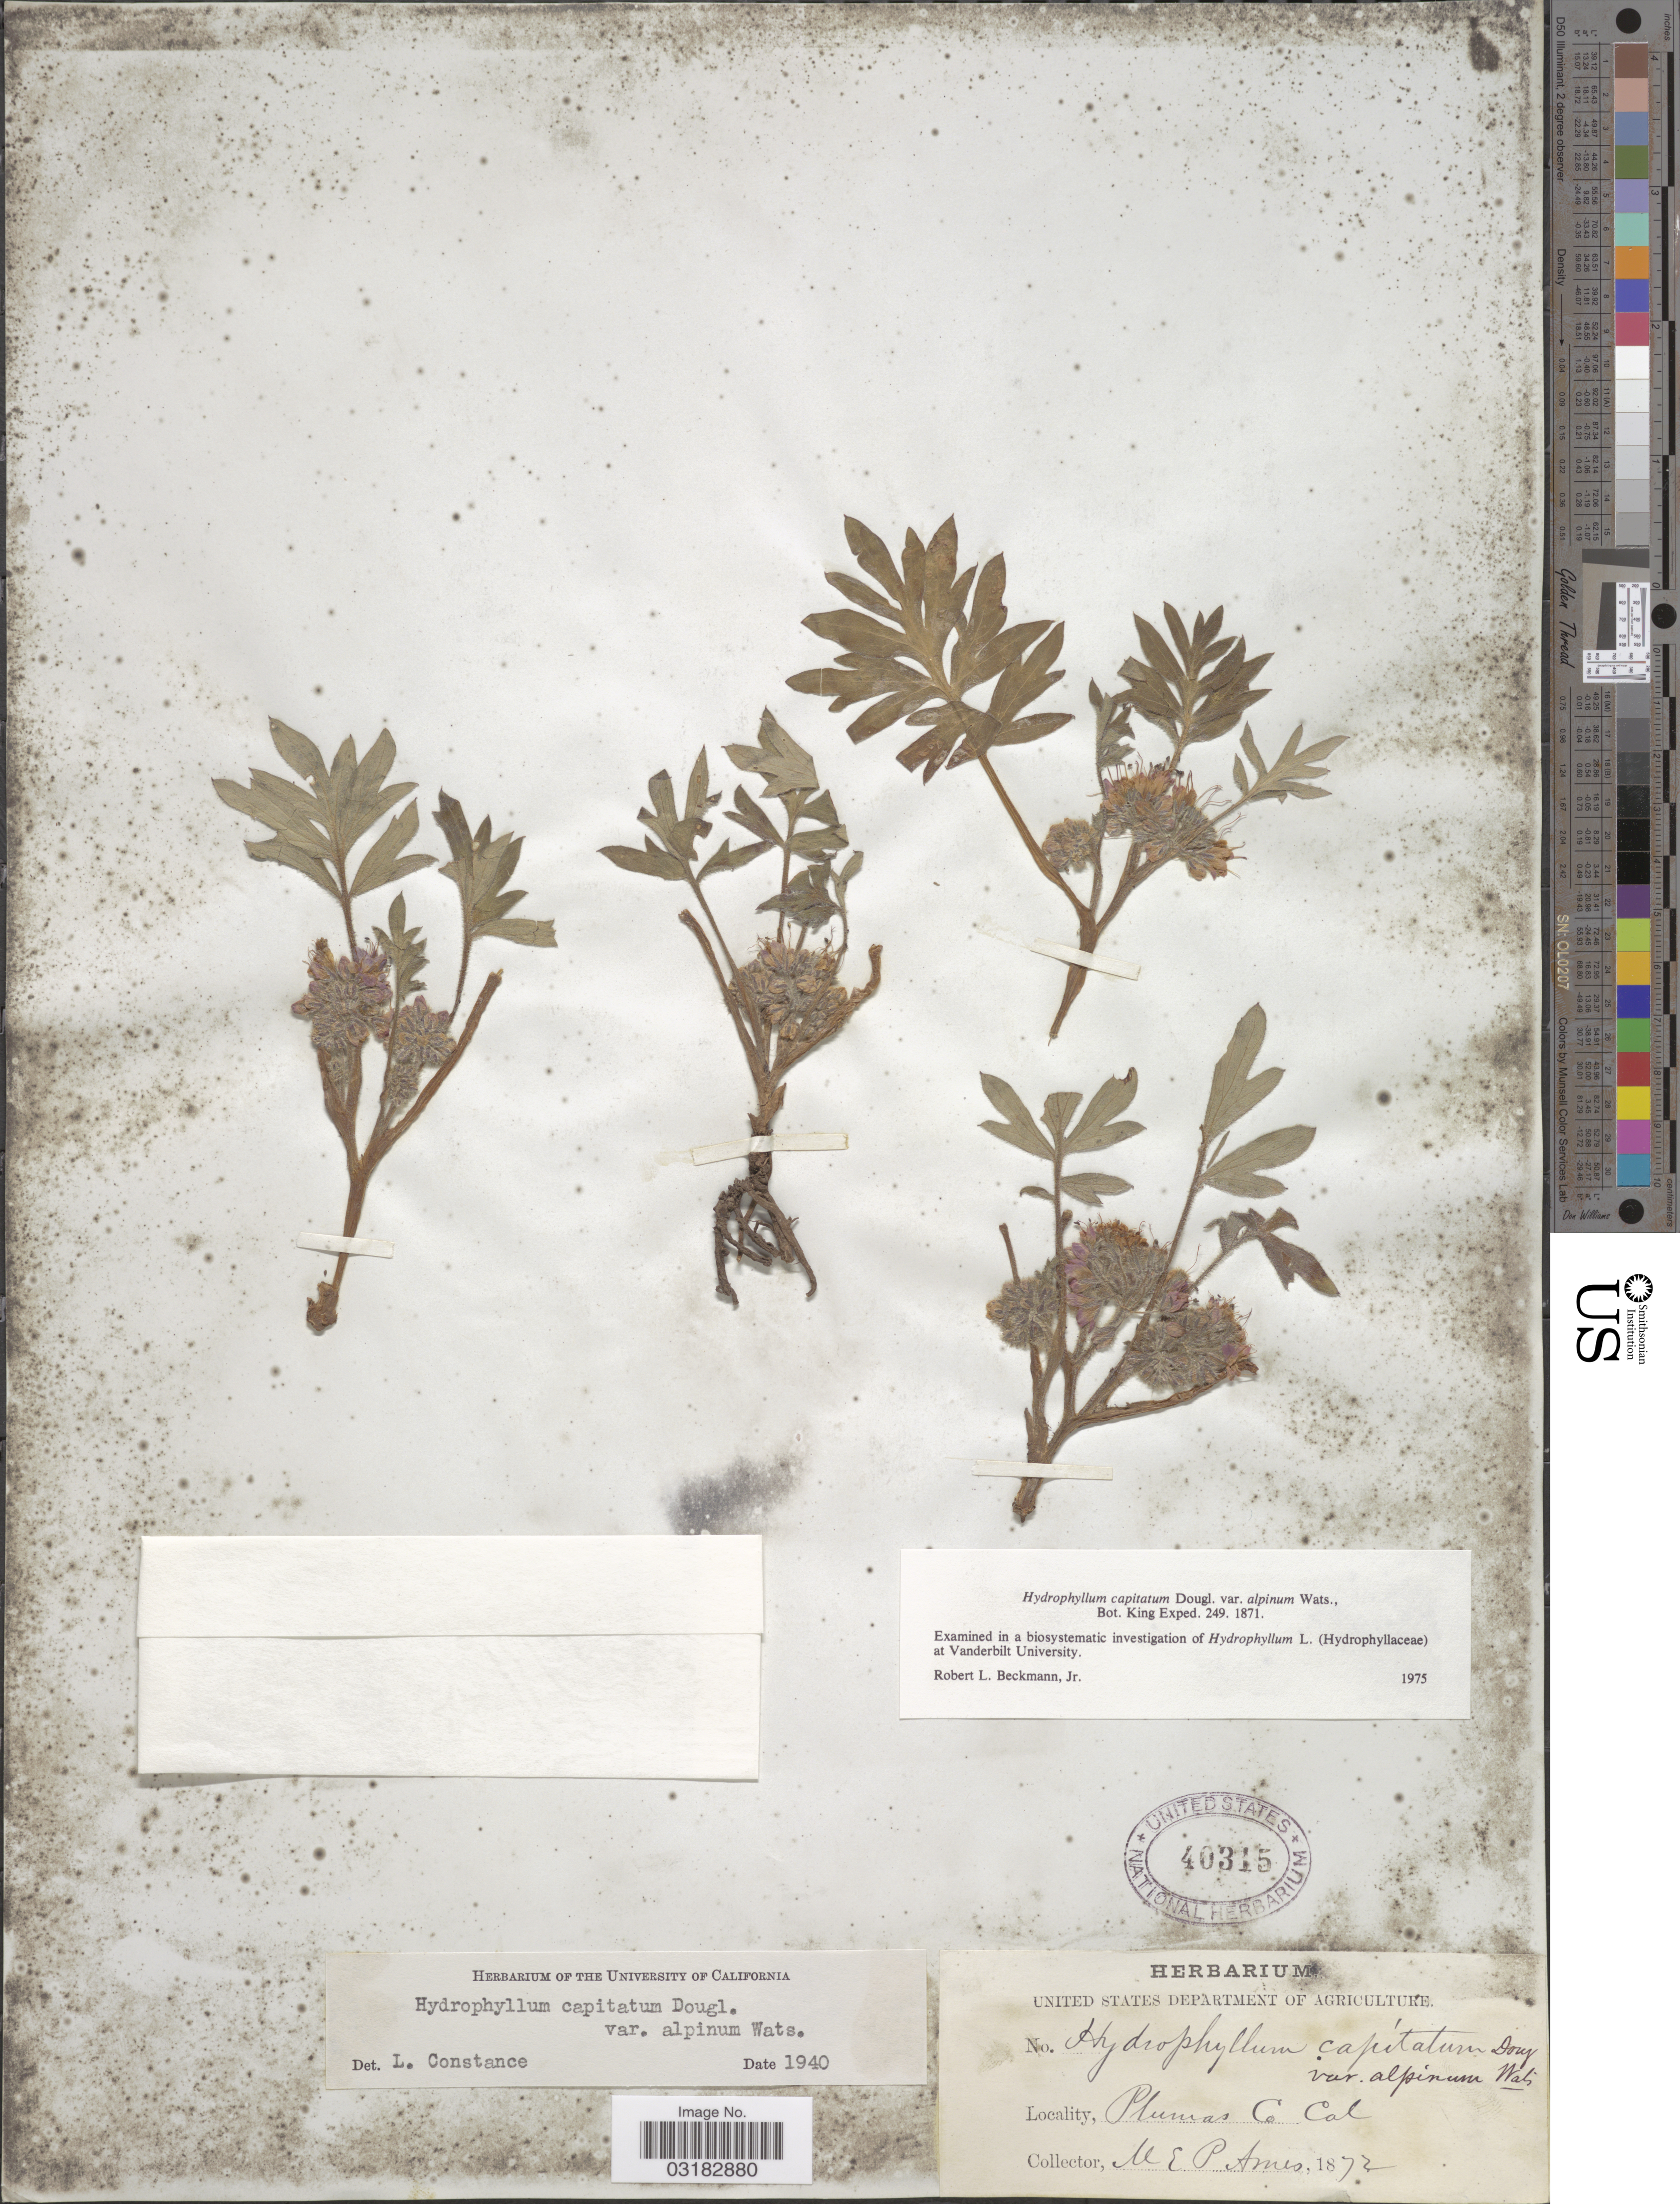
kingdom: Plantae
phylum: Tracheophyta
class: Magnoliopsida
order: Boraginales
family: Hydrophyllaceae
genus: Hydrophyllum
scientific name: Hydrophyllum capitatum var. alpinum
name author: S. Watson in C. King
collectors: M. E. P. Ames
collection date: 1872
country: United States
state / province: California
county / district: Plumas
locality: Plumas Co.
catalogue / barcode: US 40315